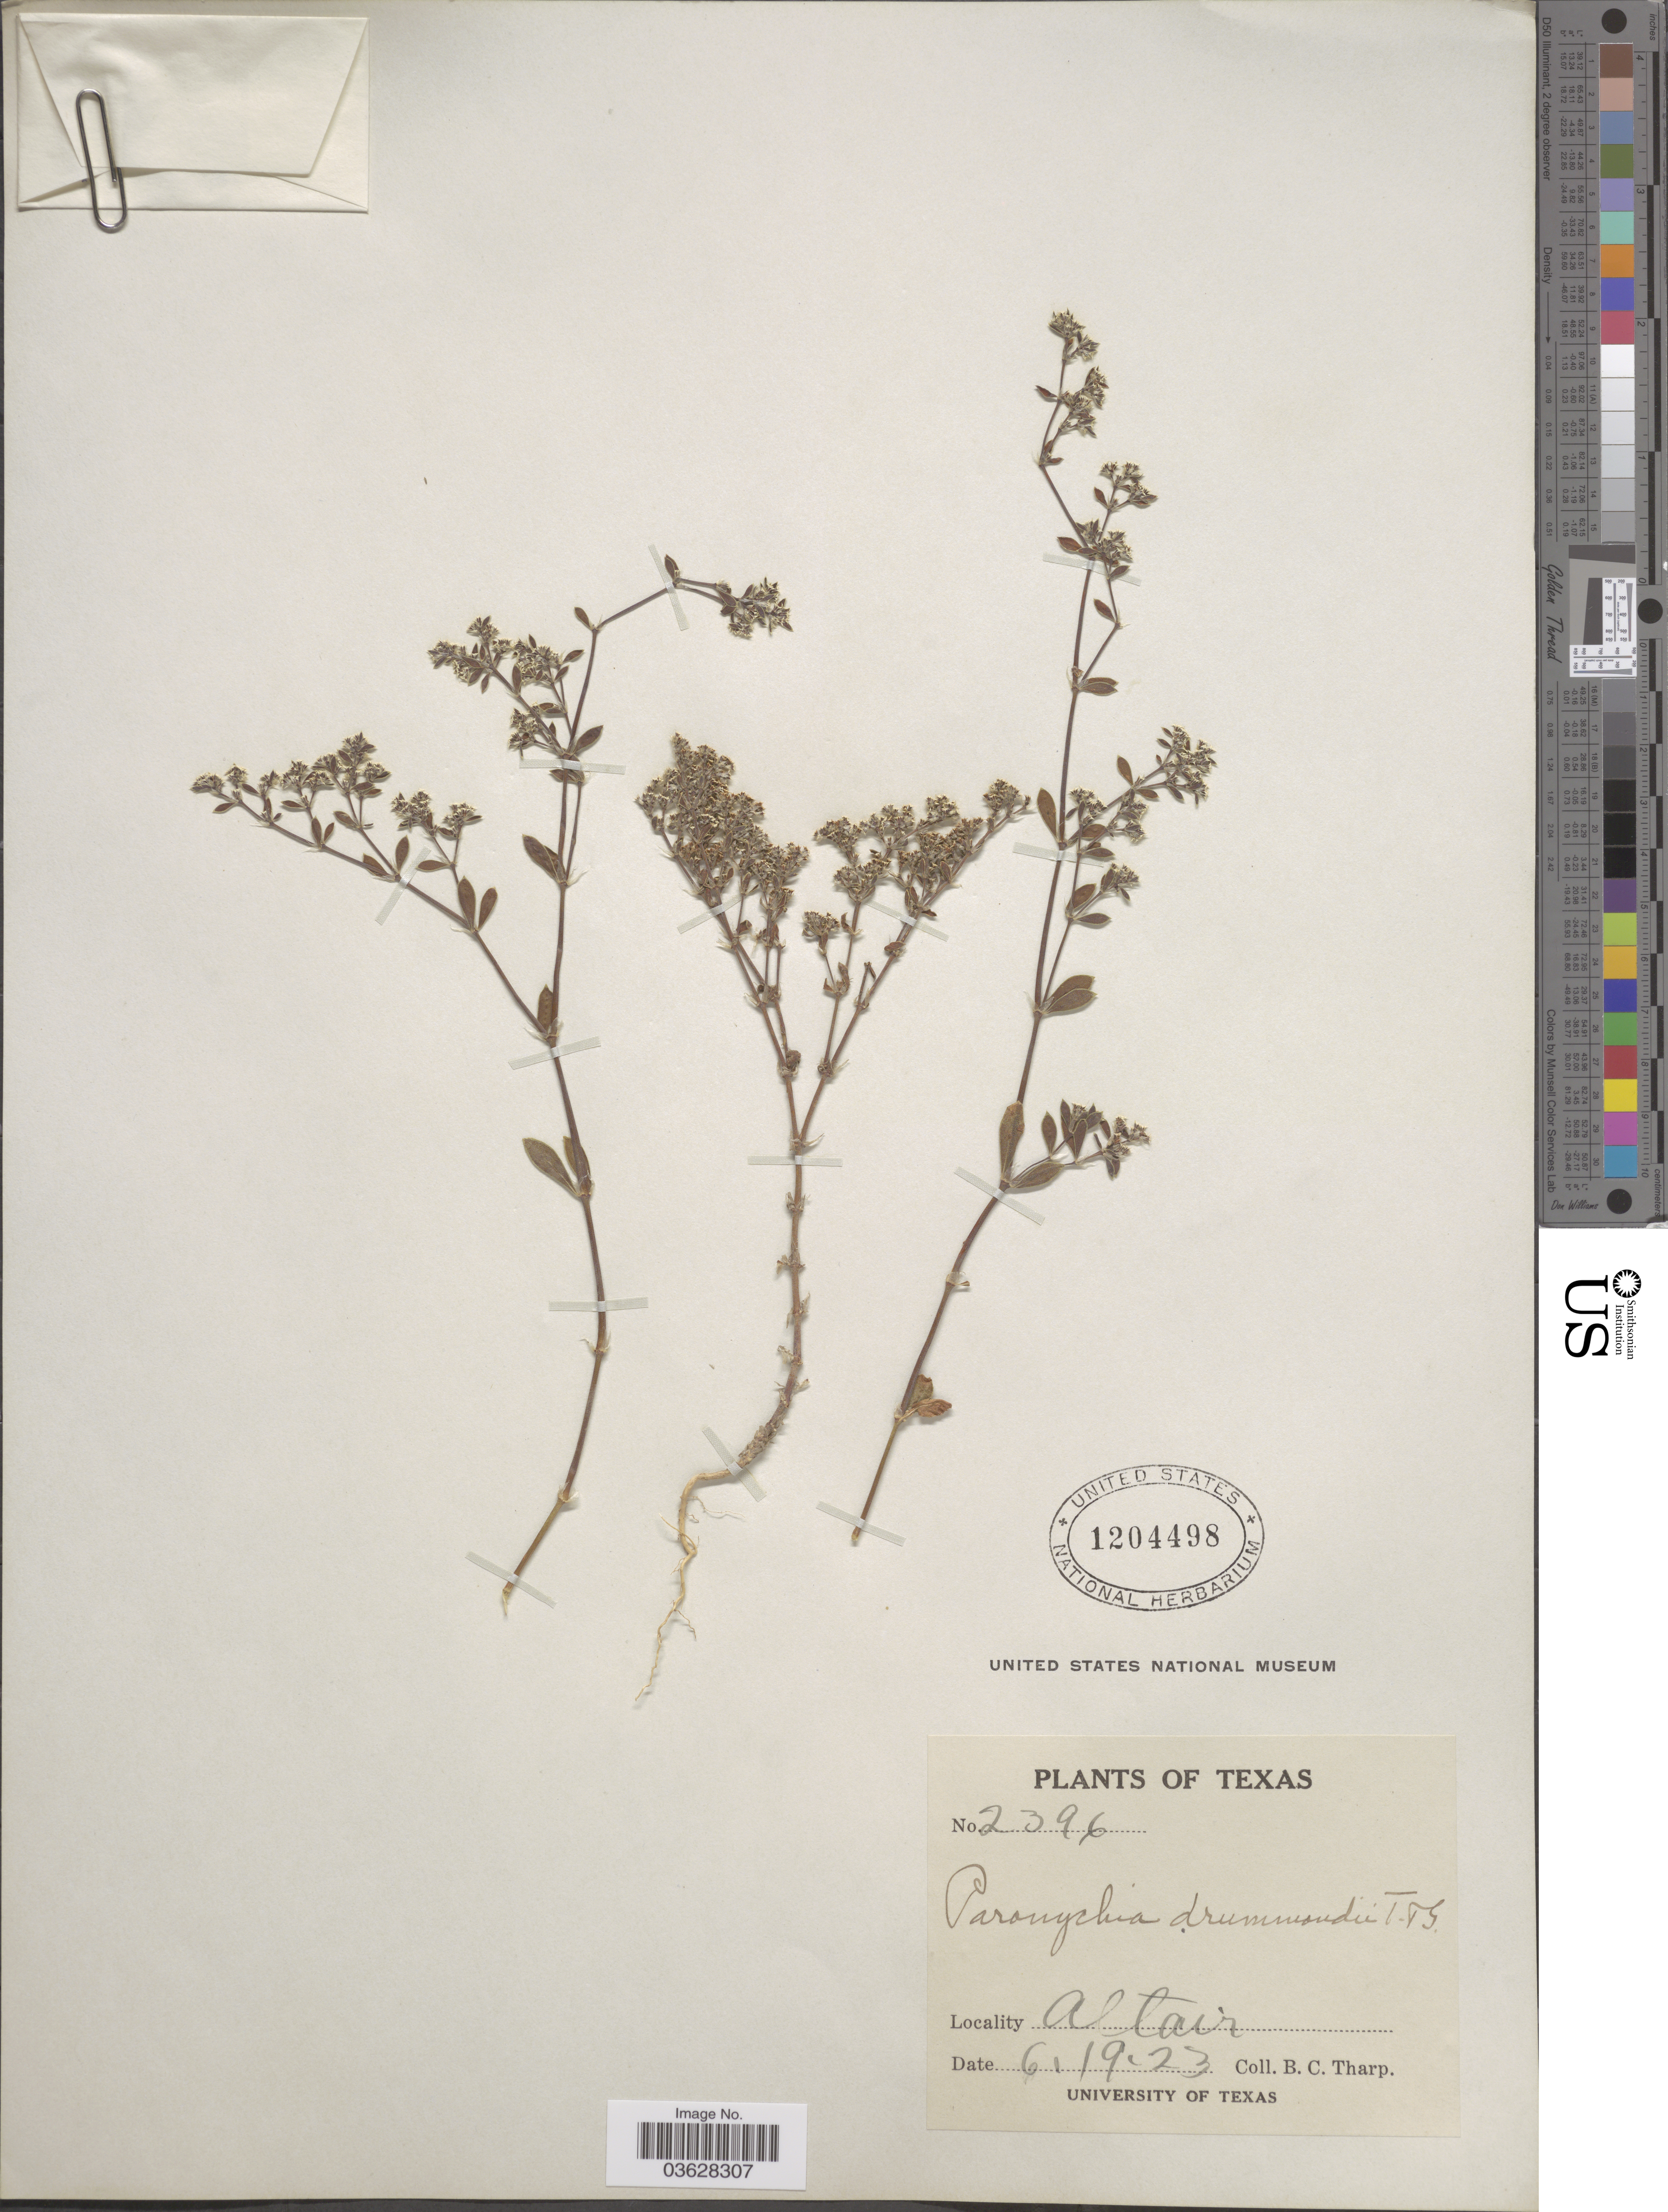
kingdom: Plantae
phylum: Tracheophyta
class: Magnoliopsida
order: Caryophyllales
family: Caryophyllaceae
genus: Paronychia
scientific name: Paronychia drummondii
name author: Torr. & A. Gray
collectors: B. C. Tharp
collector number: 2396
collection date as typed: Transcribed d/m/y: 19/6/23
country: United States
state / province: Texas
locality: Altair.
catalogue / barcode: US 1204498